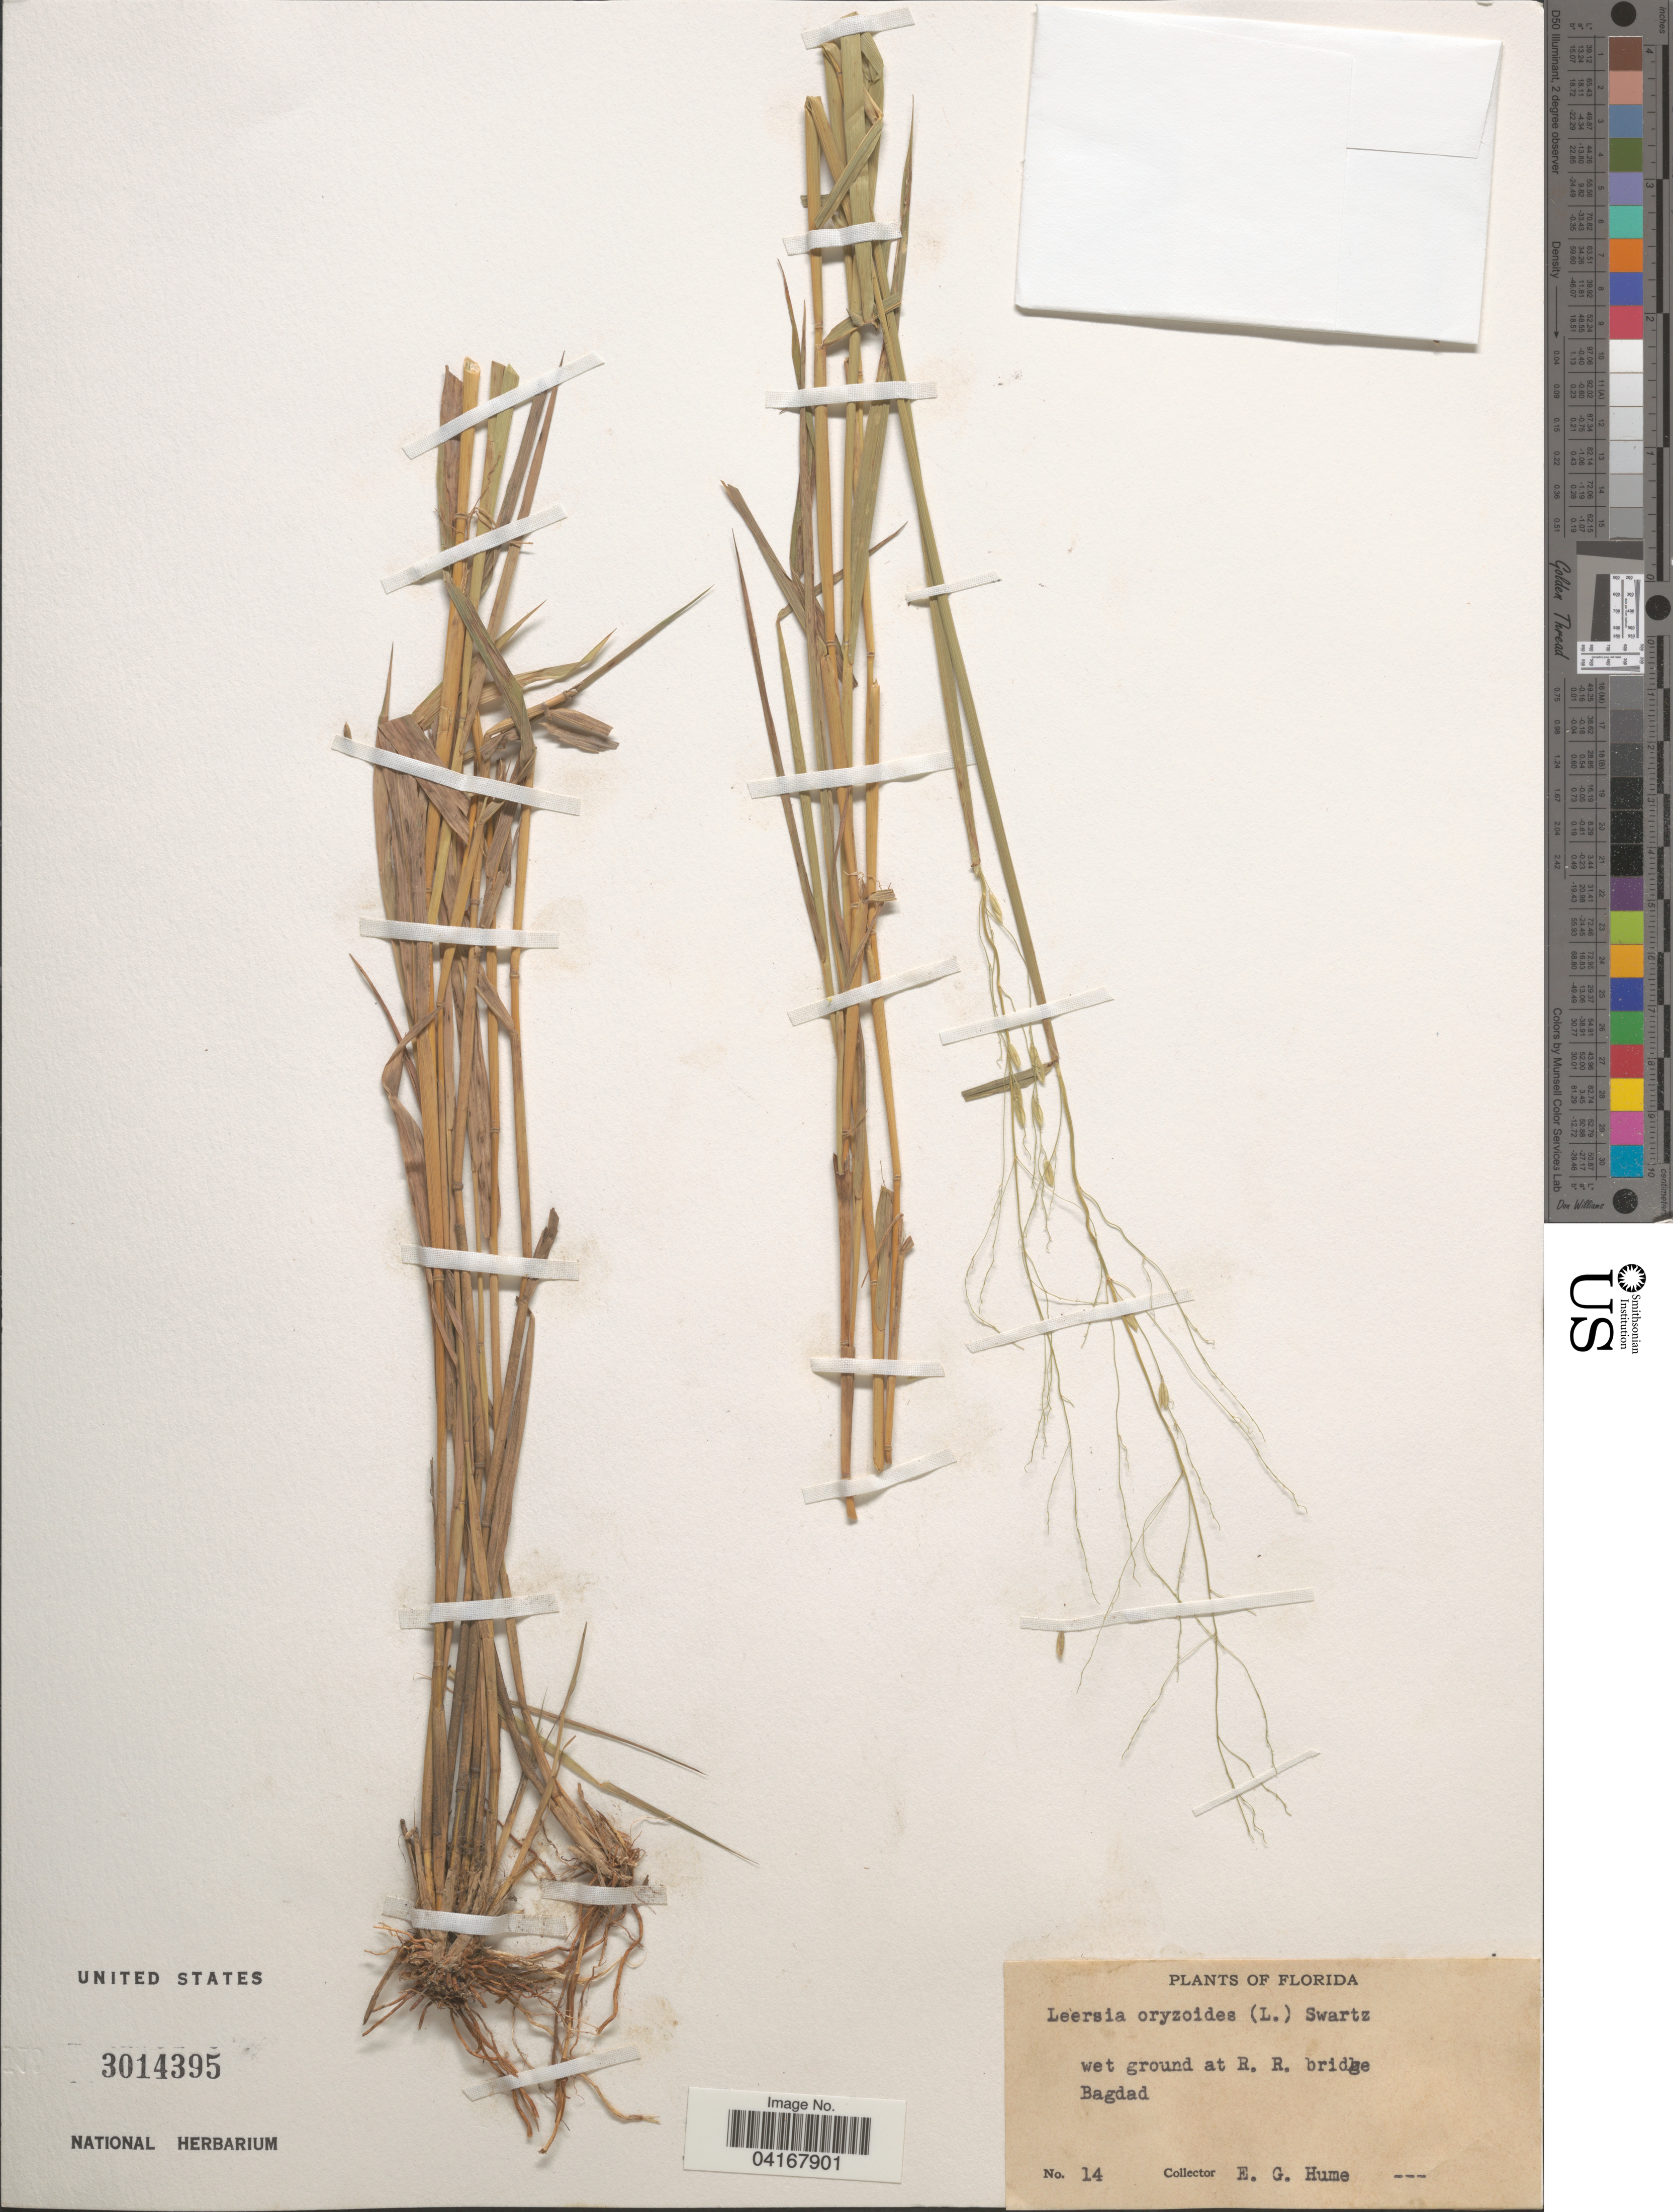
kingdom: Plantae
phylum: Tracheophyta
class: Liliopsida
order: Poales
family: Poaceae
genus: Leersia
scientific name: Leersia oryzoides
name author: (L.) Sw.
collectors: E. Hume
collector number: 14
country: United States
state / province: Florida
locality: At R. R. bridge. Bagdad.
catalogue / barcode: US 3014395